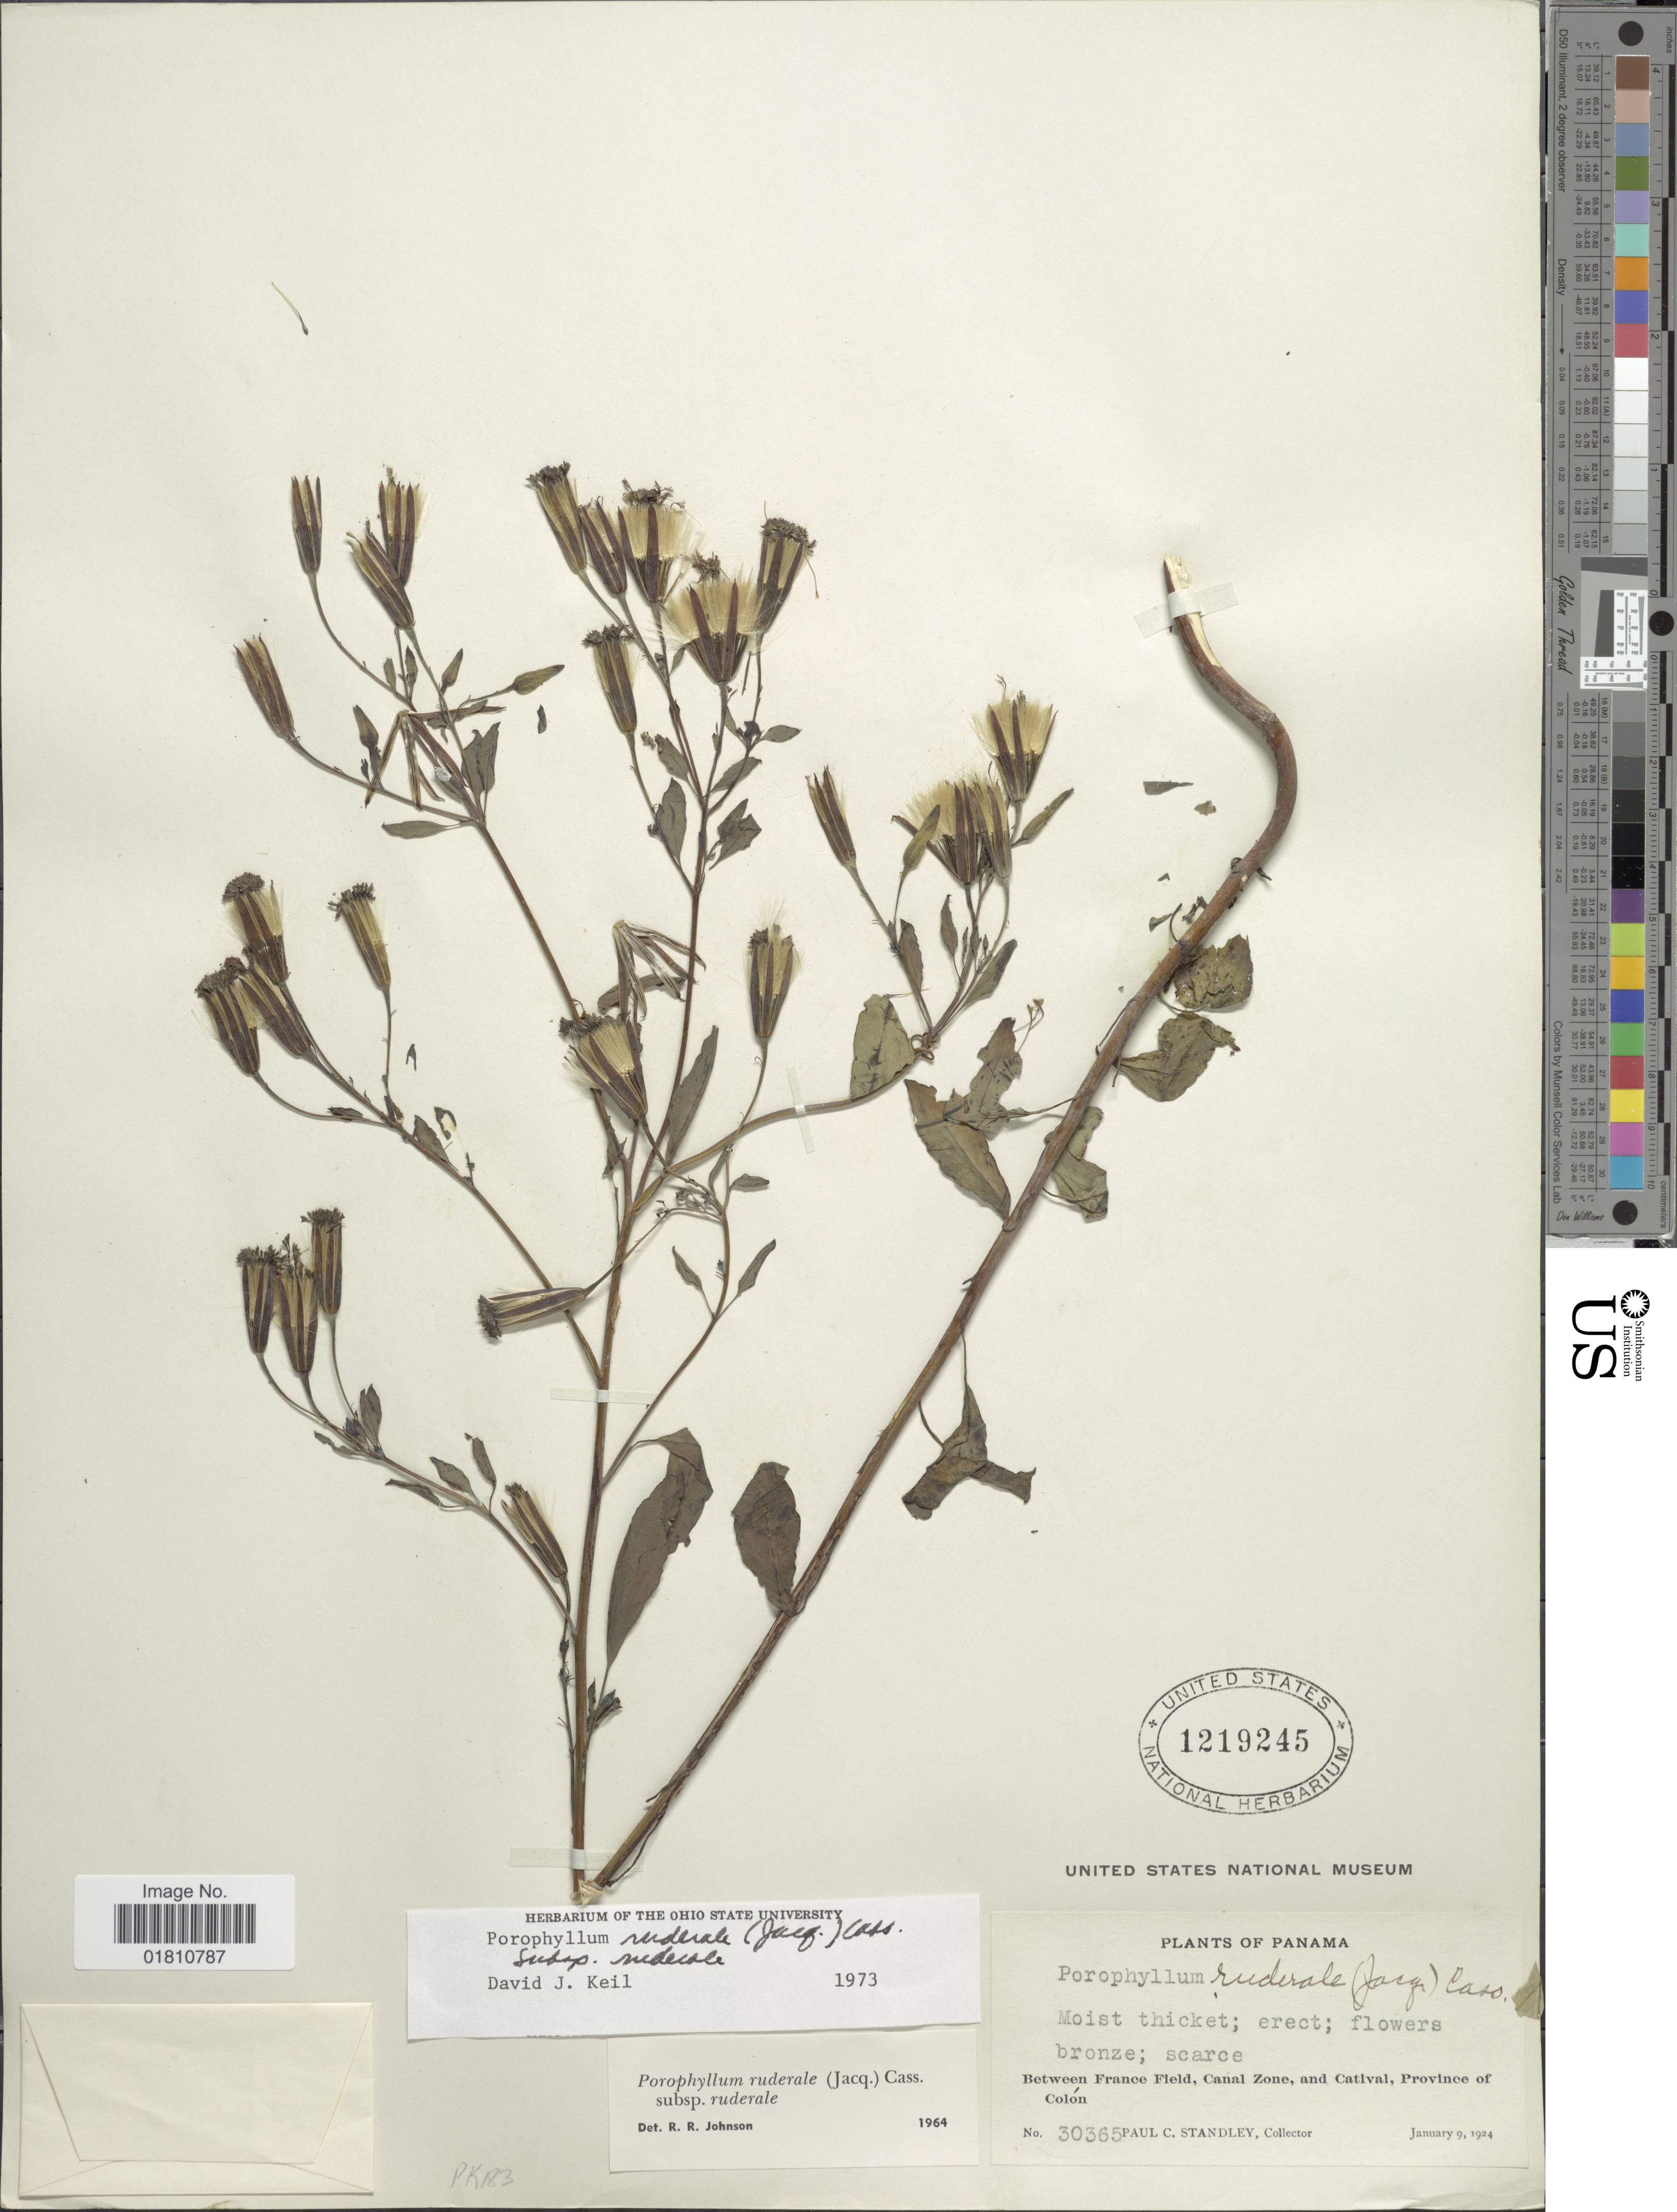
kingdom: Plantae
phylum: Tracheophyta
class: Magnoliopsida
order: Asterales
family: Asteraceae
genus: Porophyllum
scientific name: Porophyllum ruderale subsp. macrocephalum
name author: (DC.) R.R. Johnson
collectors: P. C. Standley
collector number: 30365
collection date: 1924-01-09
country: Panama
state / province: Colón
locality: Between France Field, Canal Zone, and Catival.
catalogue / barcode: US 1219245